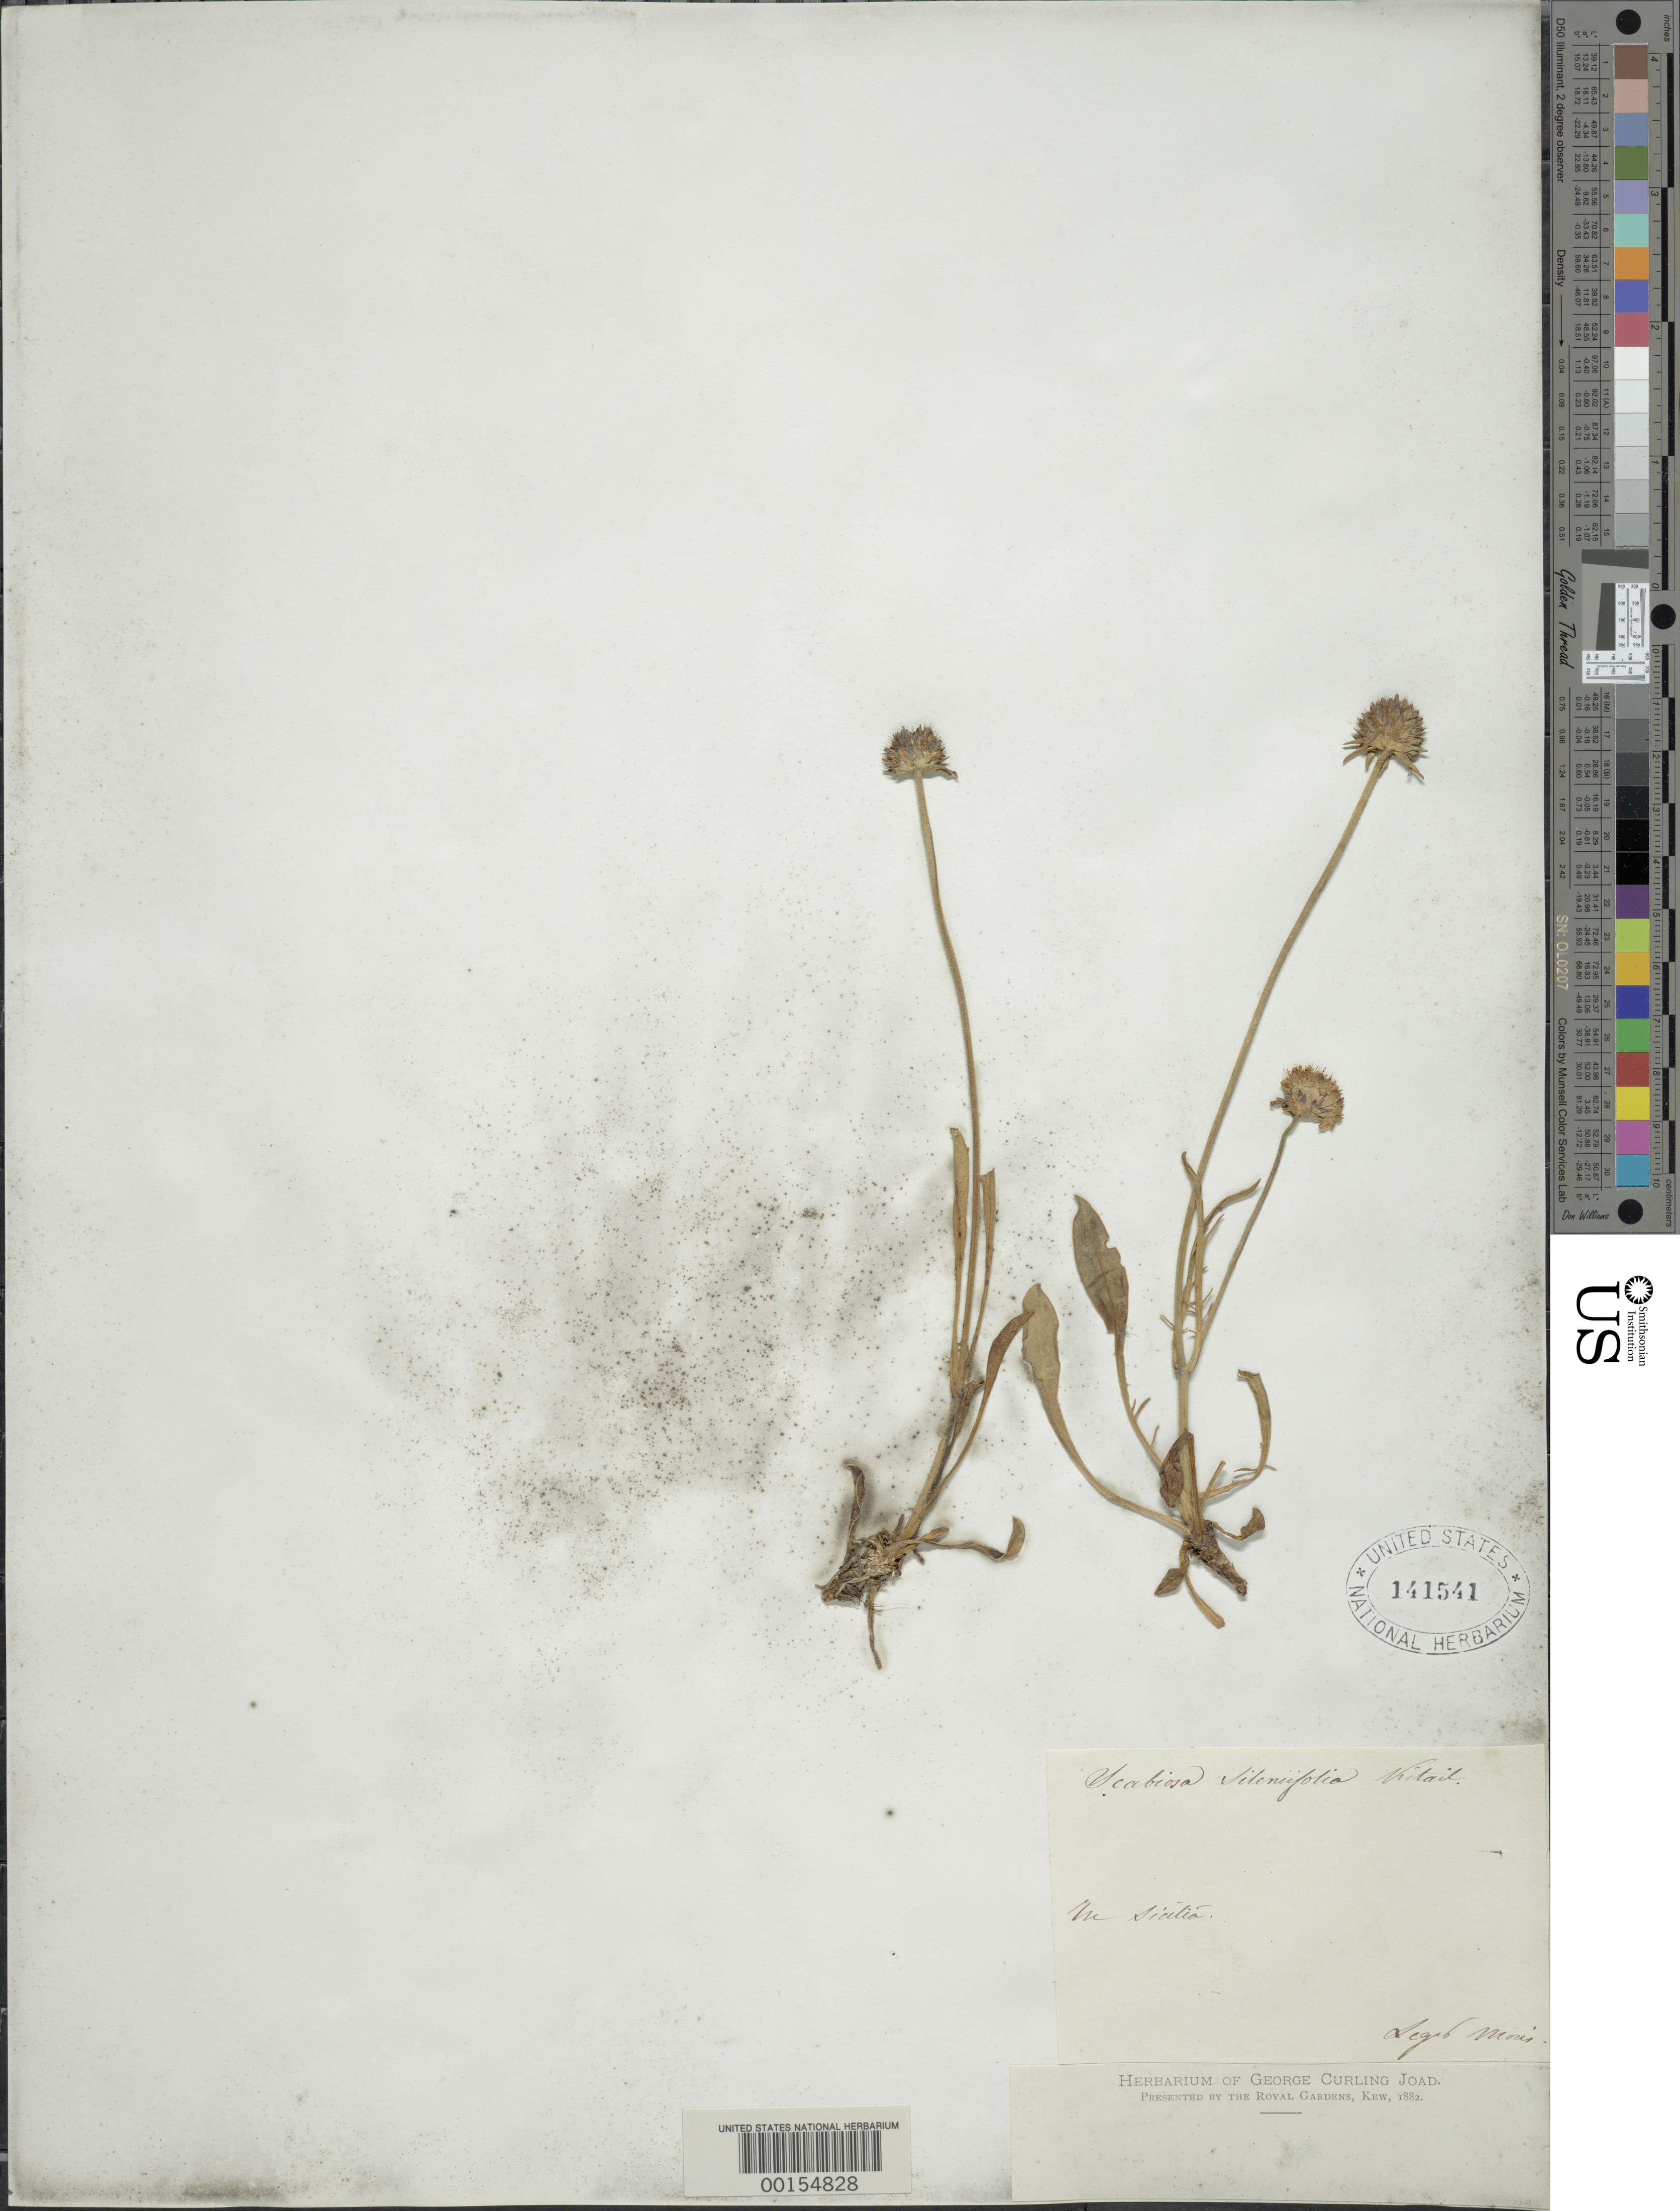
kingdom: Plantae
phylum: Tracheophyta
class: Magnoliopsida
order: Dipsacales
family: Caprifoliaceae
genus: Scabiosa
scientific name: Scabiosa silenifolia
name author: Waldst. & Kit.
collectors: -. Moris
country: Italy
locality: M. Sicilia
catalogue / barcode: US 141541